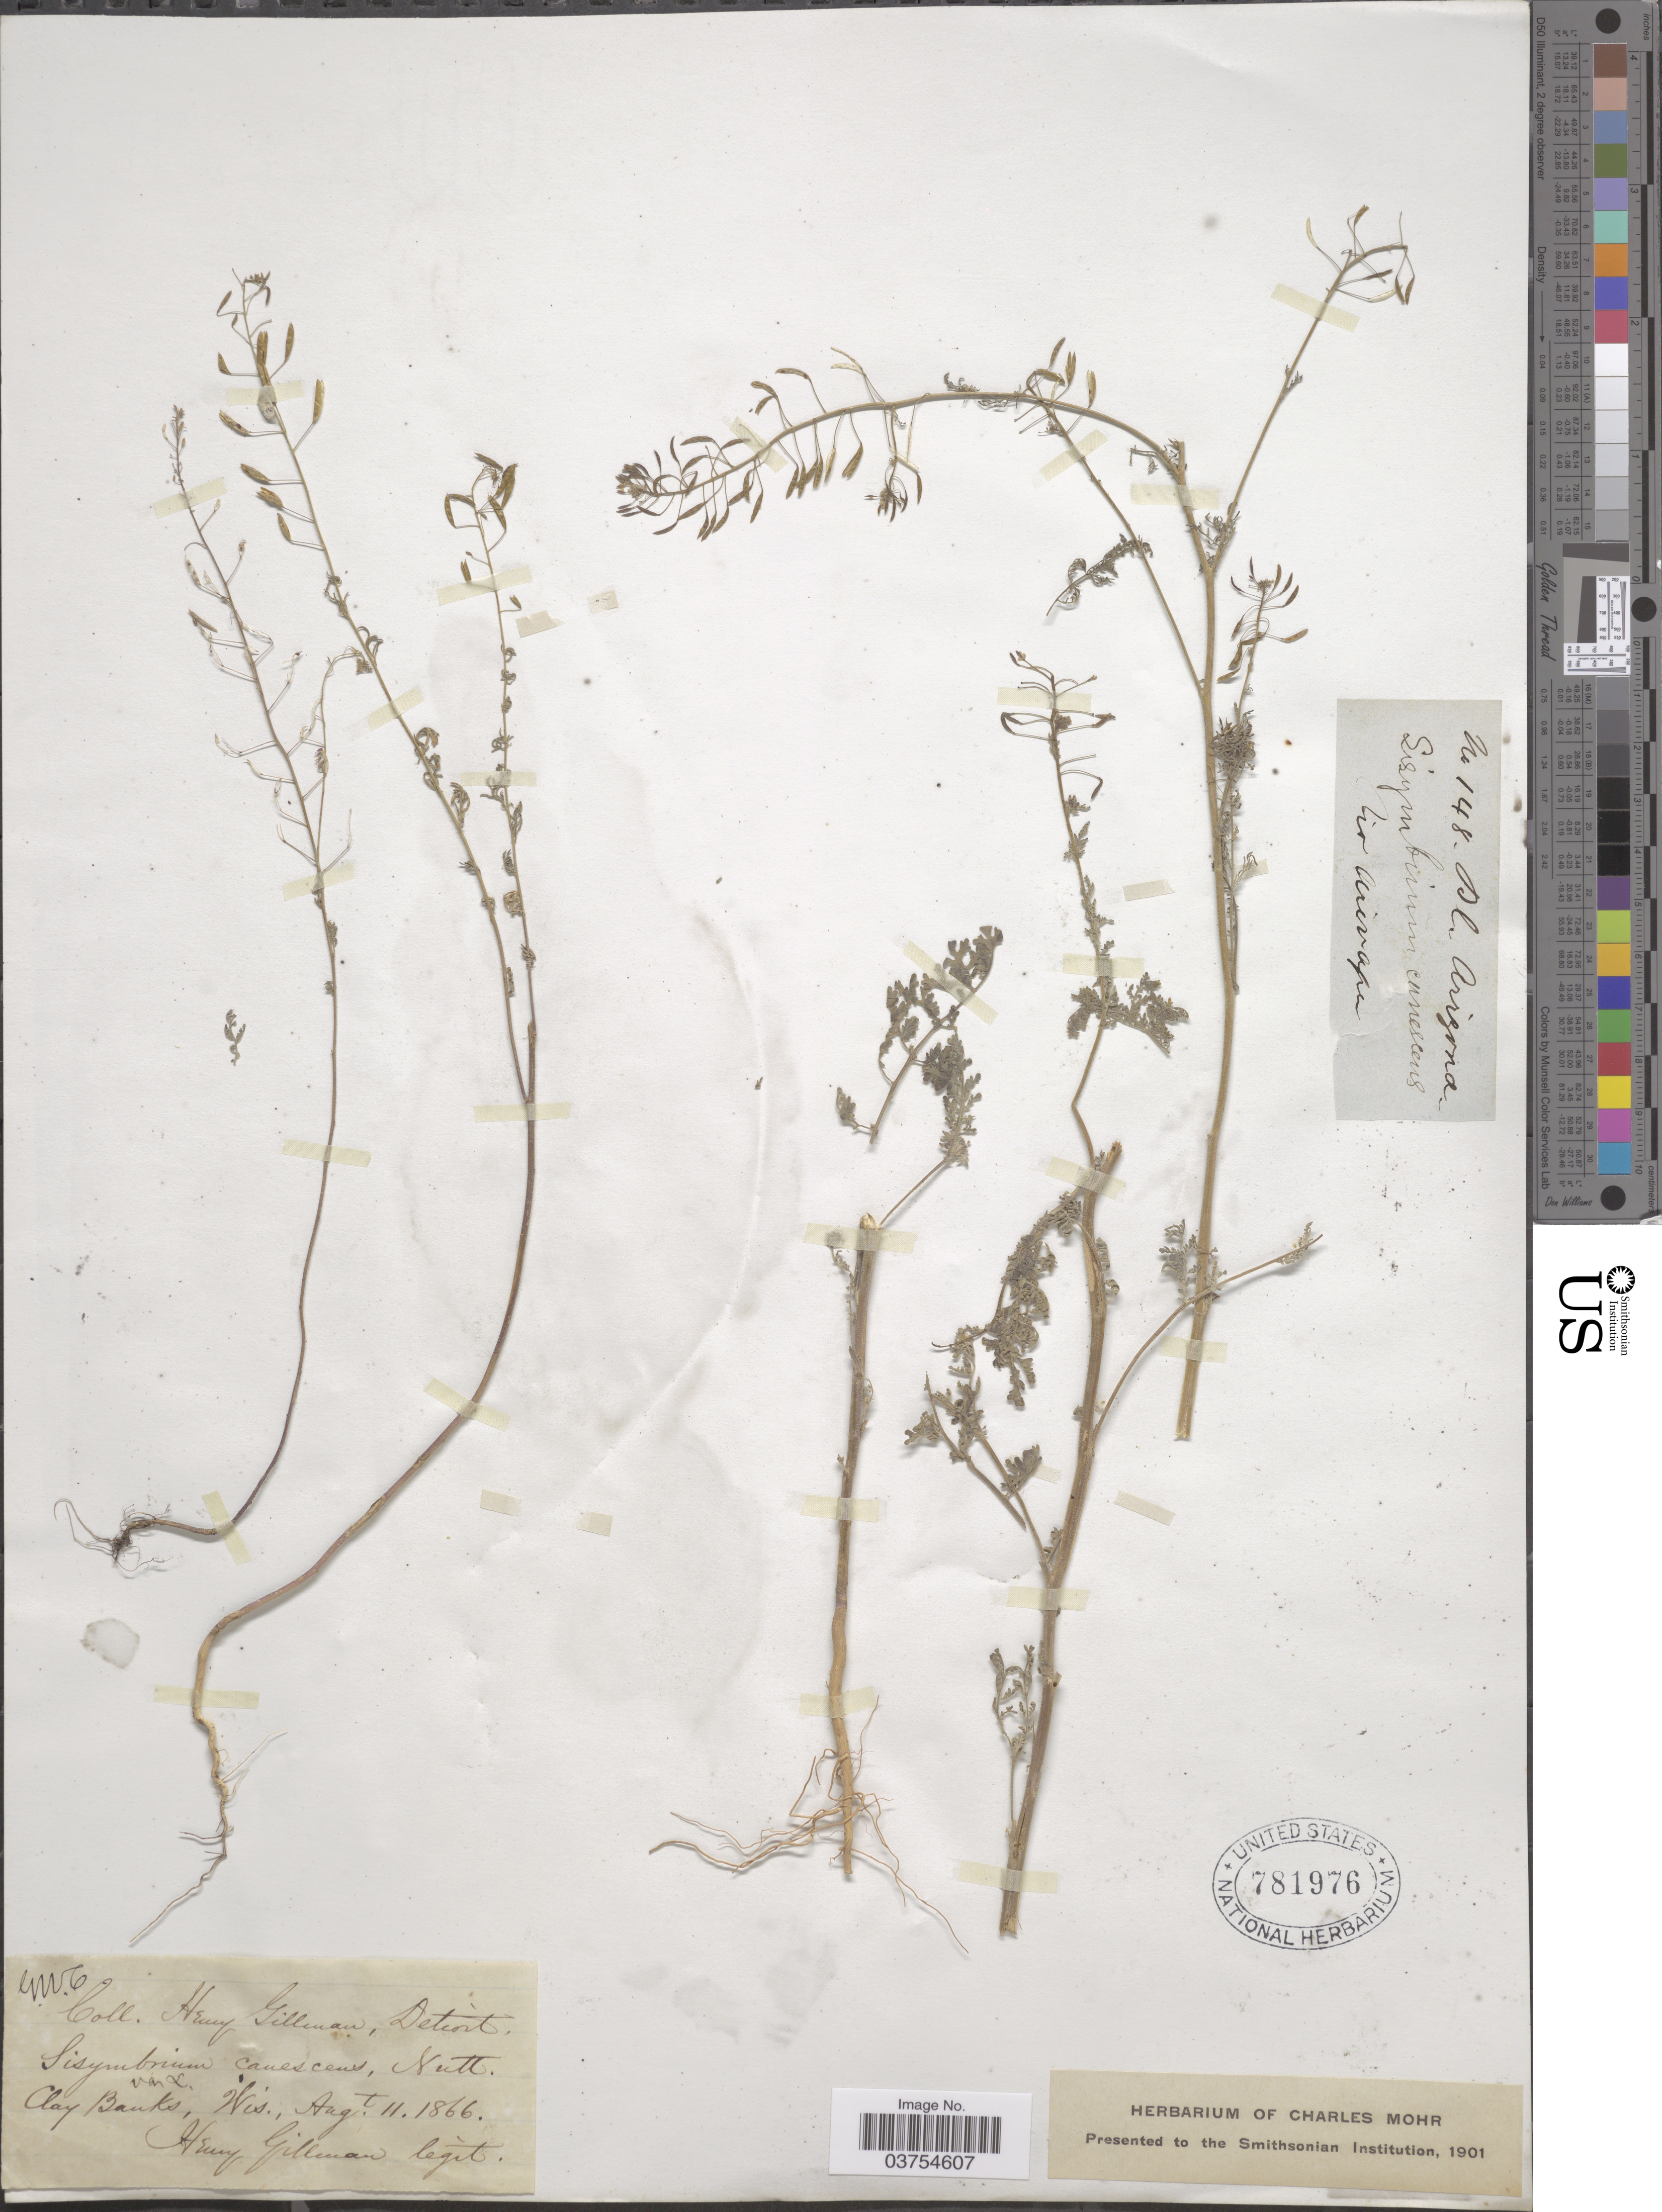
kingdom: Plantae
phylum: Tracheophyta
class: Magnoliopsida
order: Brassicales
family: Brassicaceae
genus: Descurainia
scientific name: Descurainia pinnata var. brachycarpa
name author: (Richardson) Fernald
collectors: H. Gillman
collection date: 1866-08-11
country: United States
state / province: Wisconsin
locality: Clay Banks.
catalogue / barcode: US 781976